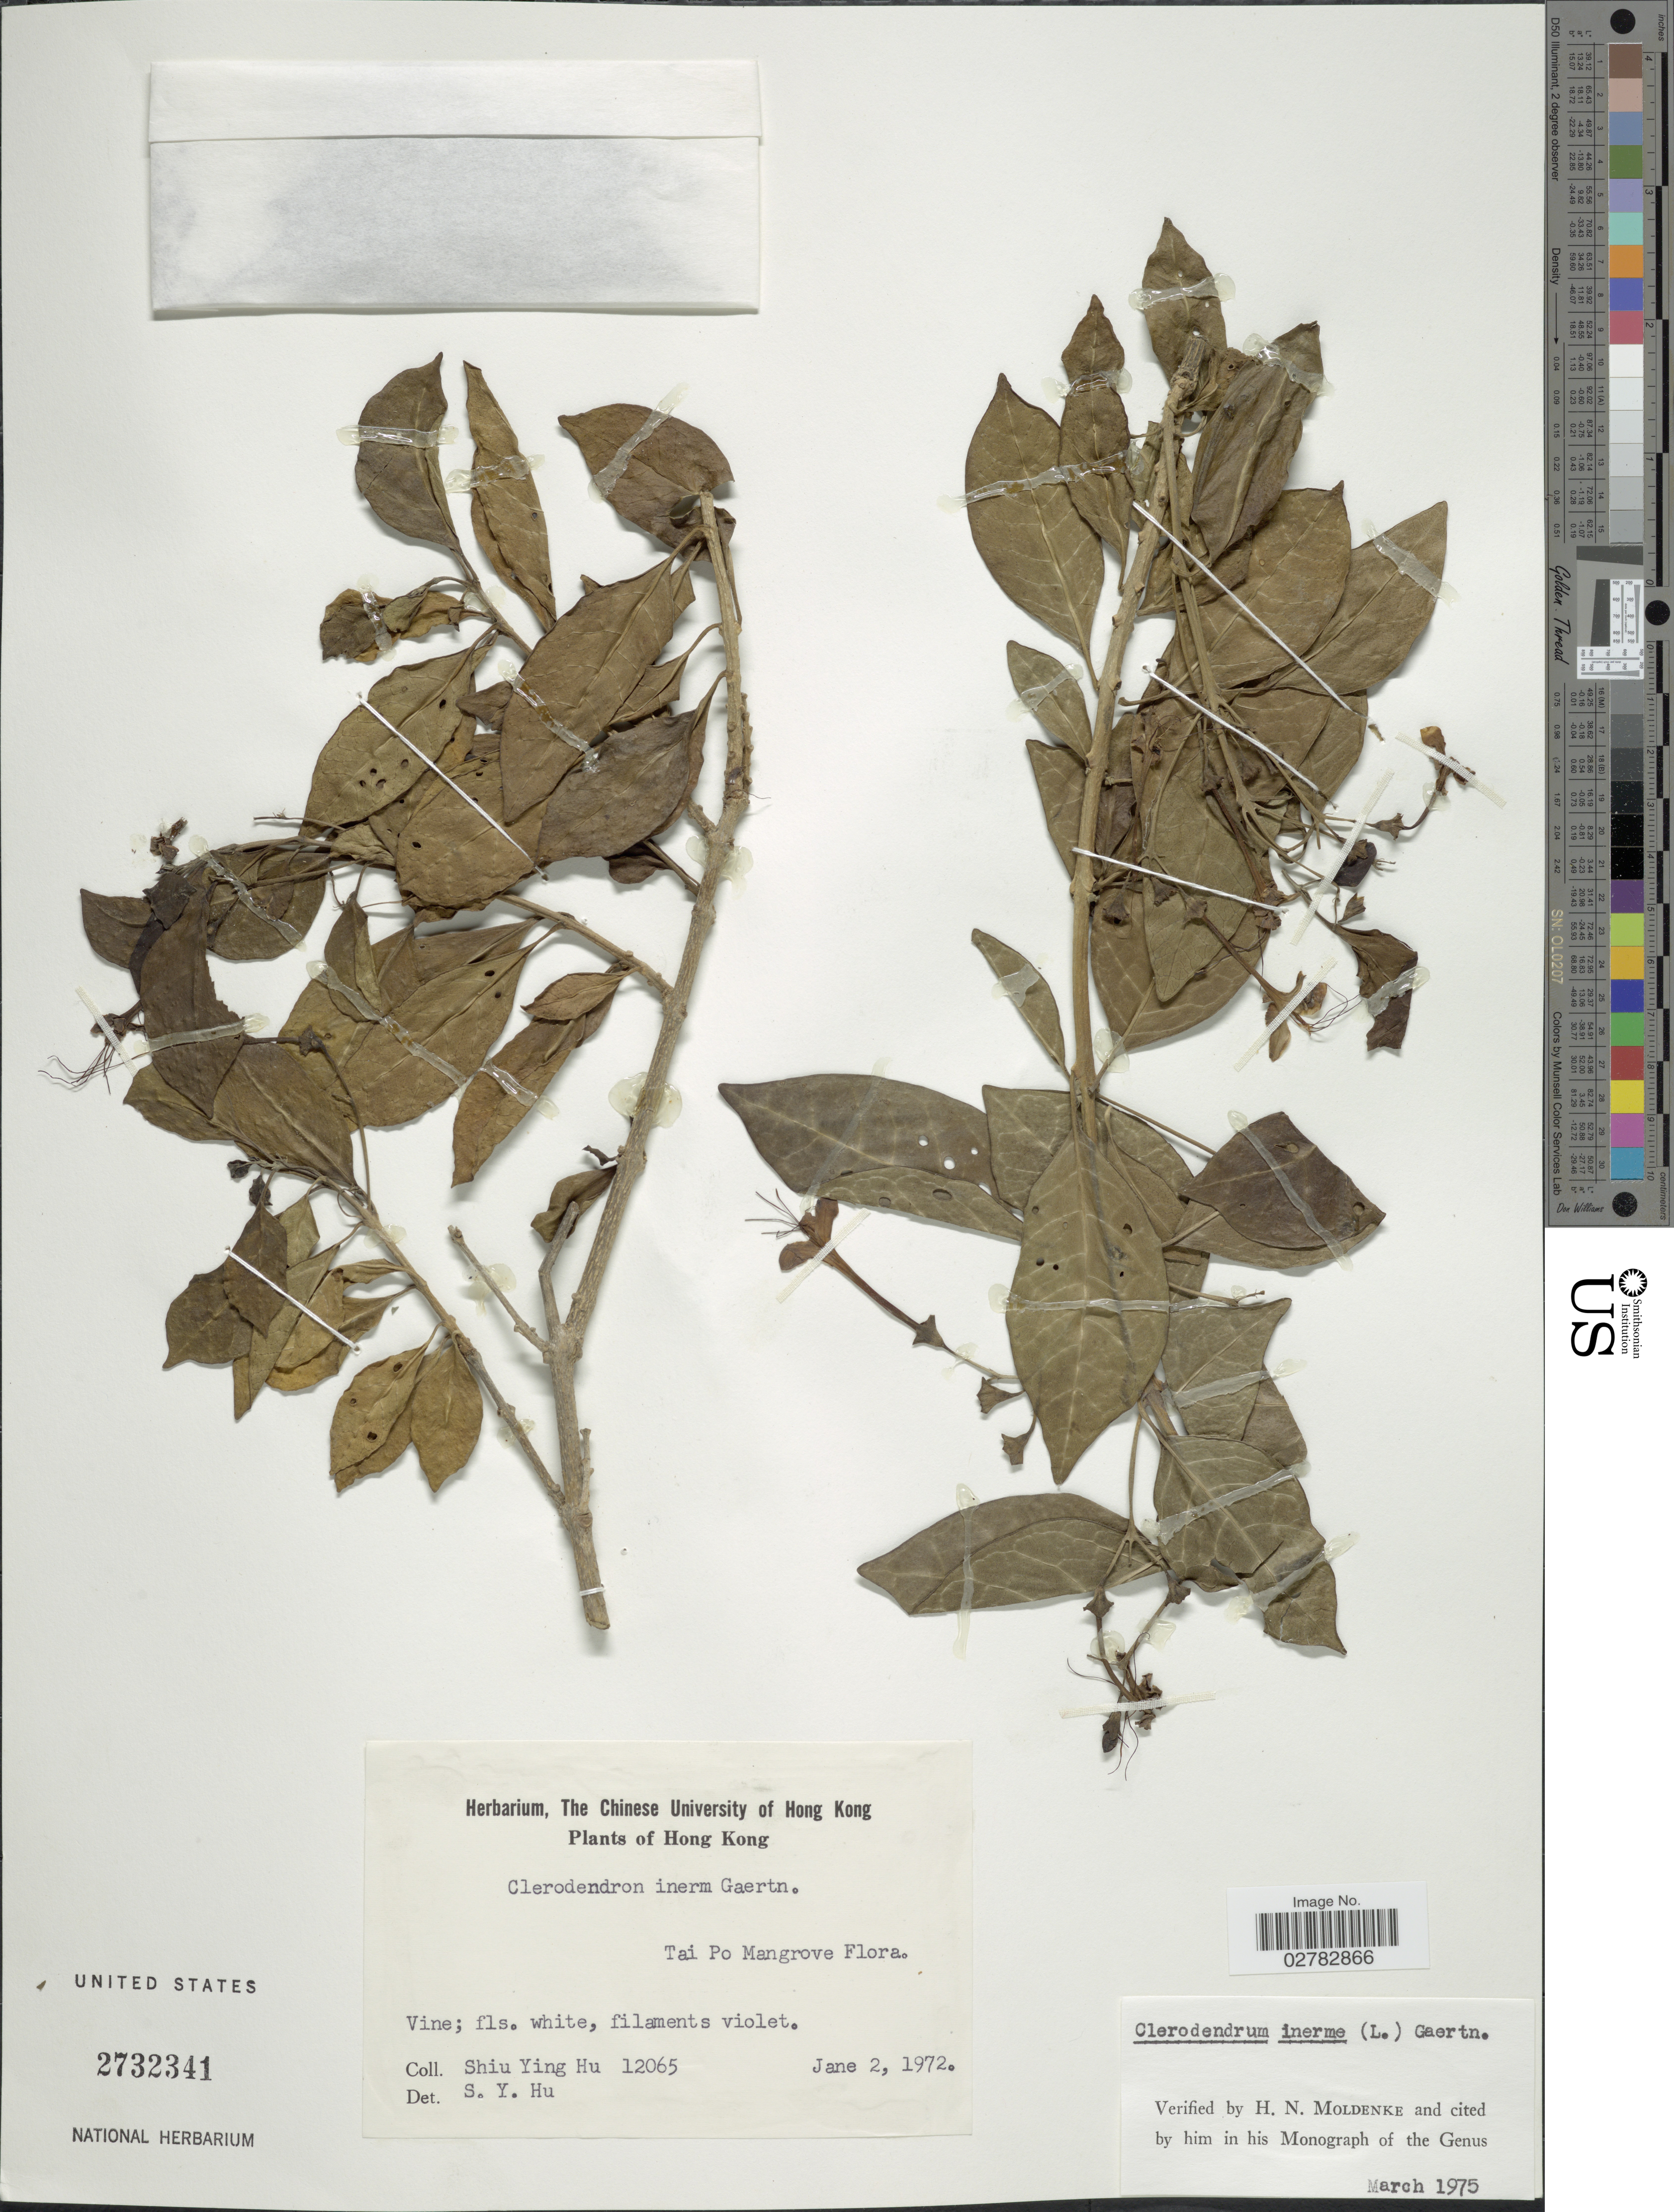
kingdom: Plantae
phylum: Tracheophyta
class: Magnoliopsida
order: Lamiales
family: Lamiaceae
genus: Clerodendrum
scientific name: Clerodendrum inerme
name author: (L.) Gaertn.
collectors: S. Y. Hu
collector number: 12065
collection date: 1972-06-02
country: China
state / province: Hong Kong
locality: Tai Po Mangrove Flora.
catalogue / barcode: US 2732341